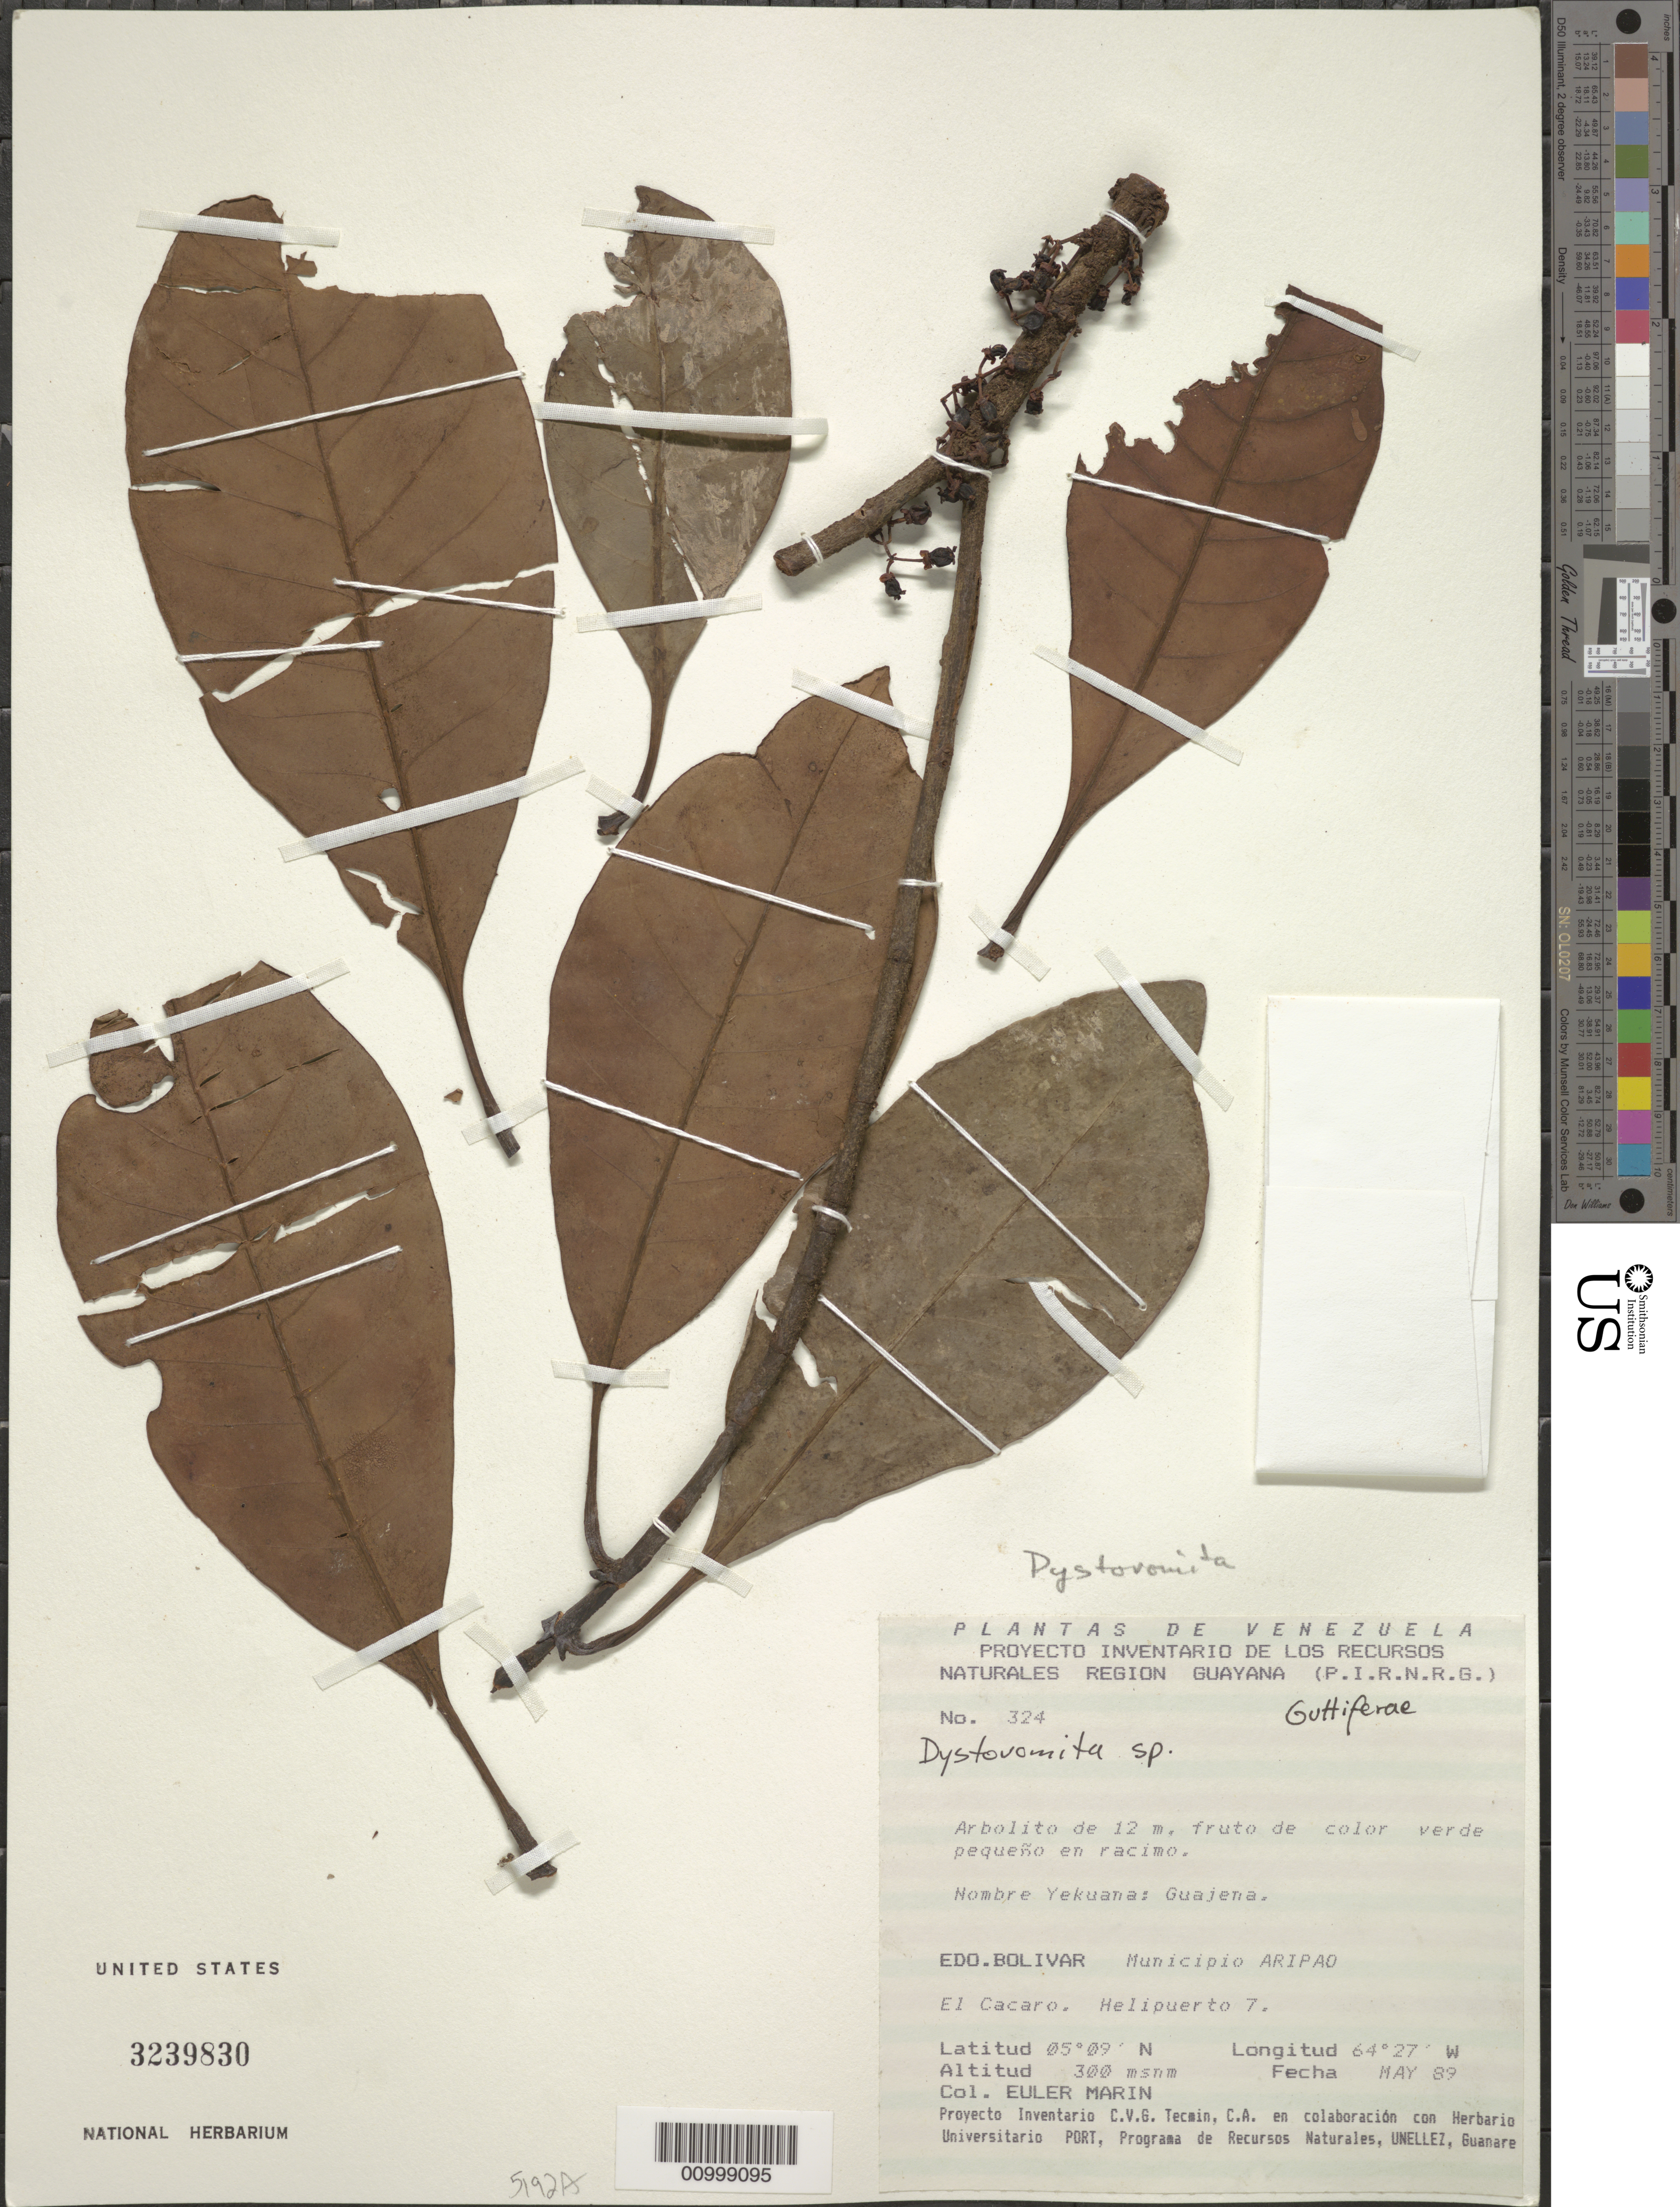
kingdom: Plantae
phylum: Tracheophyta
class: Magnoliopsida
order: Malpighiales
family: Clusiaceae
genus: Dystovomita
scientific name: Dystovomita sp.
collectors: E. Marin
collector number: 324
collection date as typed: May-89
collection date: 1989-05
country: Venezuela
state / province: Bolívar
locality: Municipio Aripao. El Cacaro. Helipuerto 7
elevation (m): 300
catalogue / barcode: US 3239830